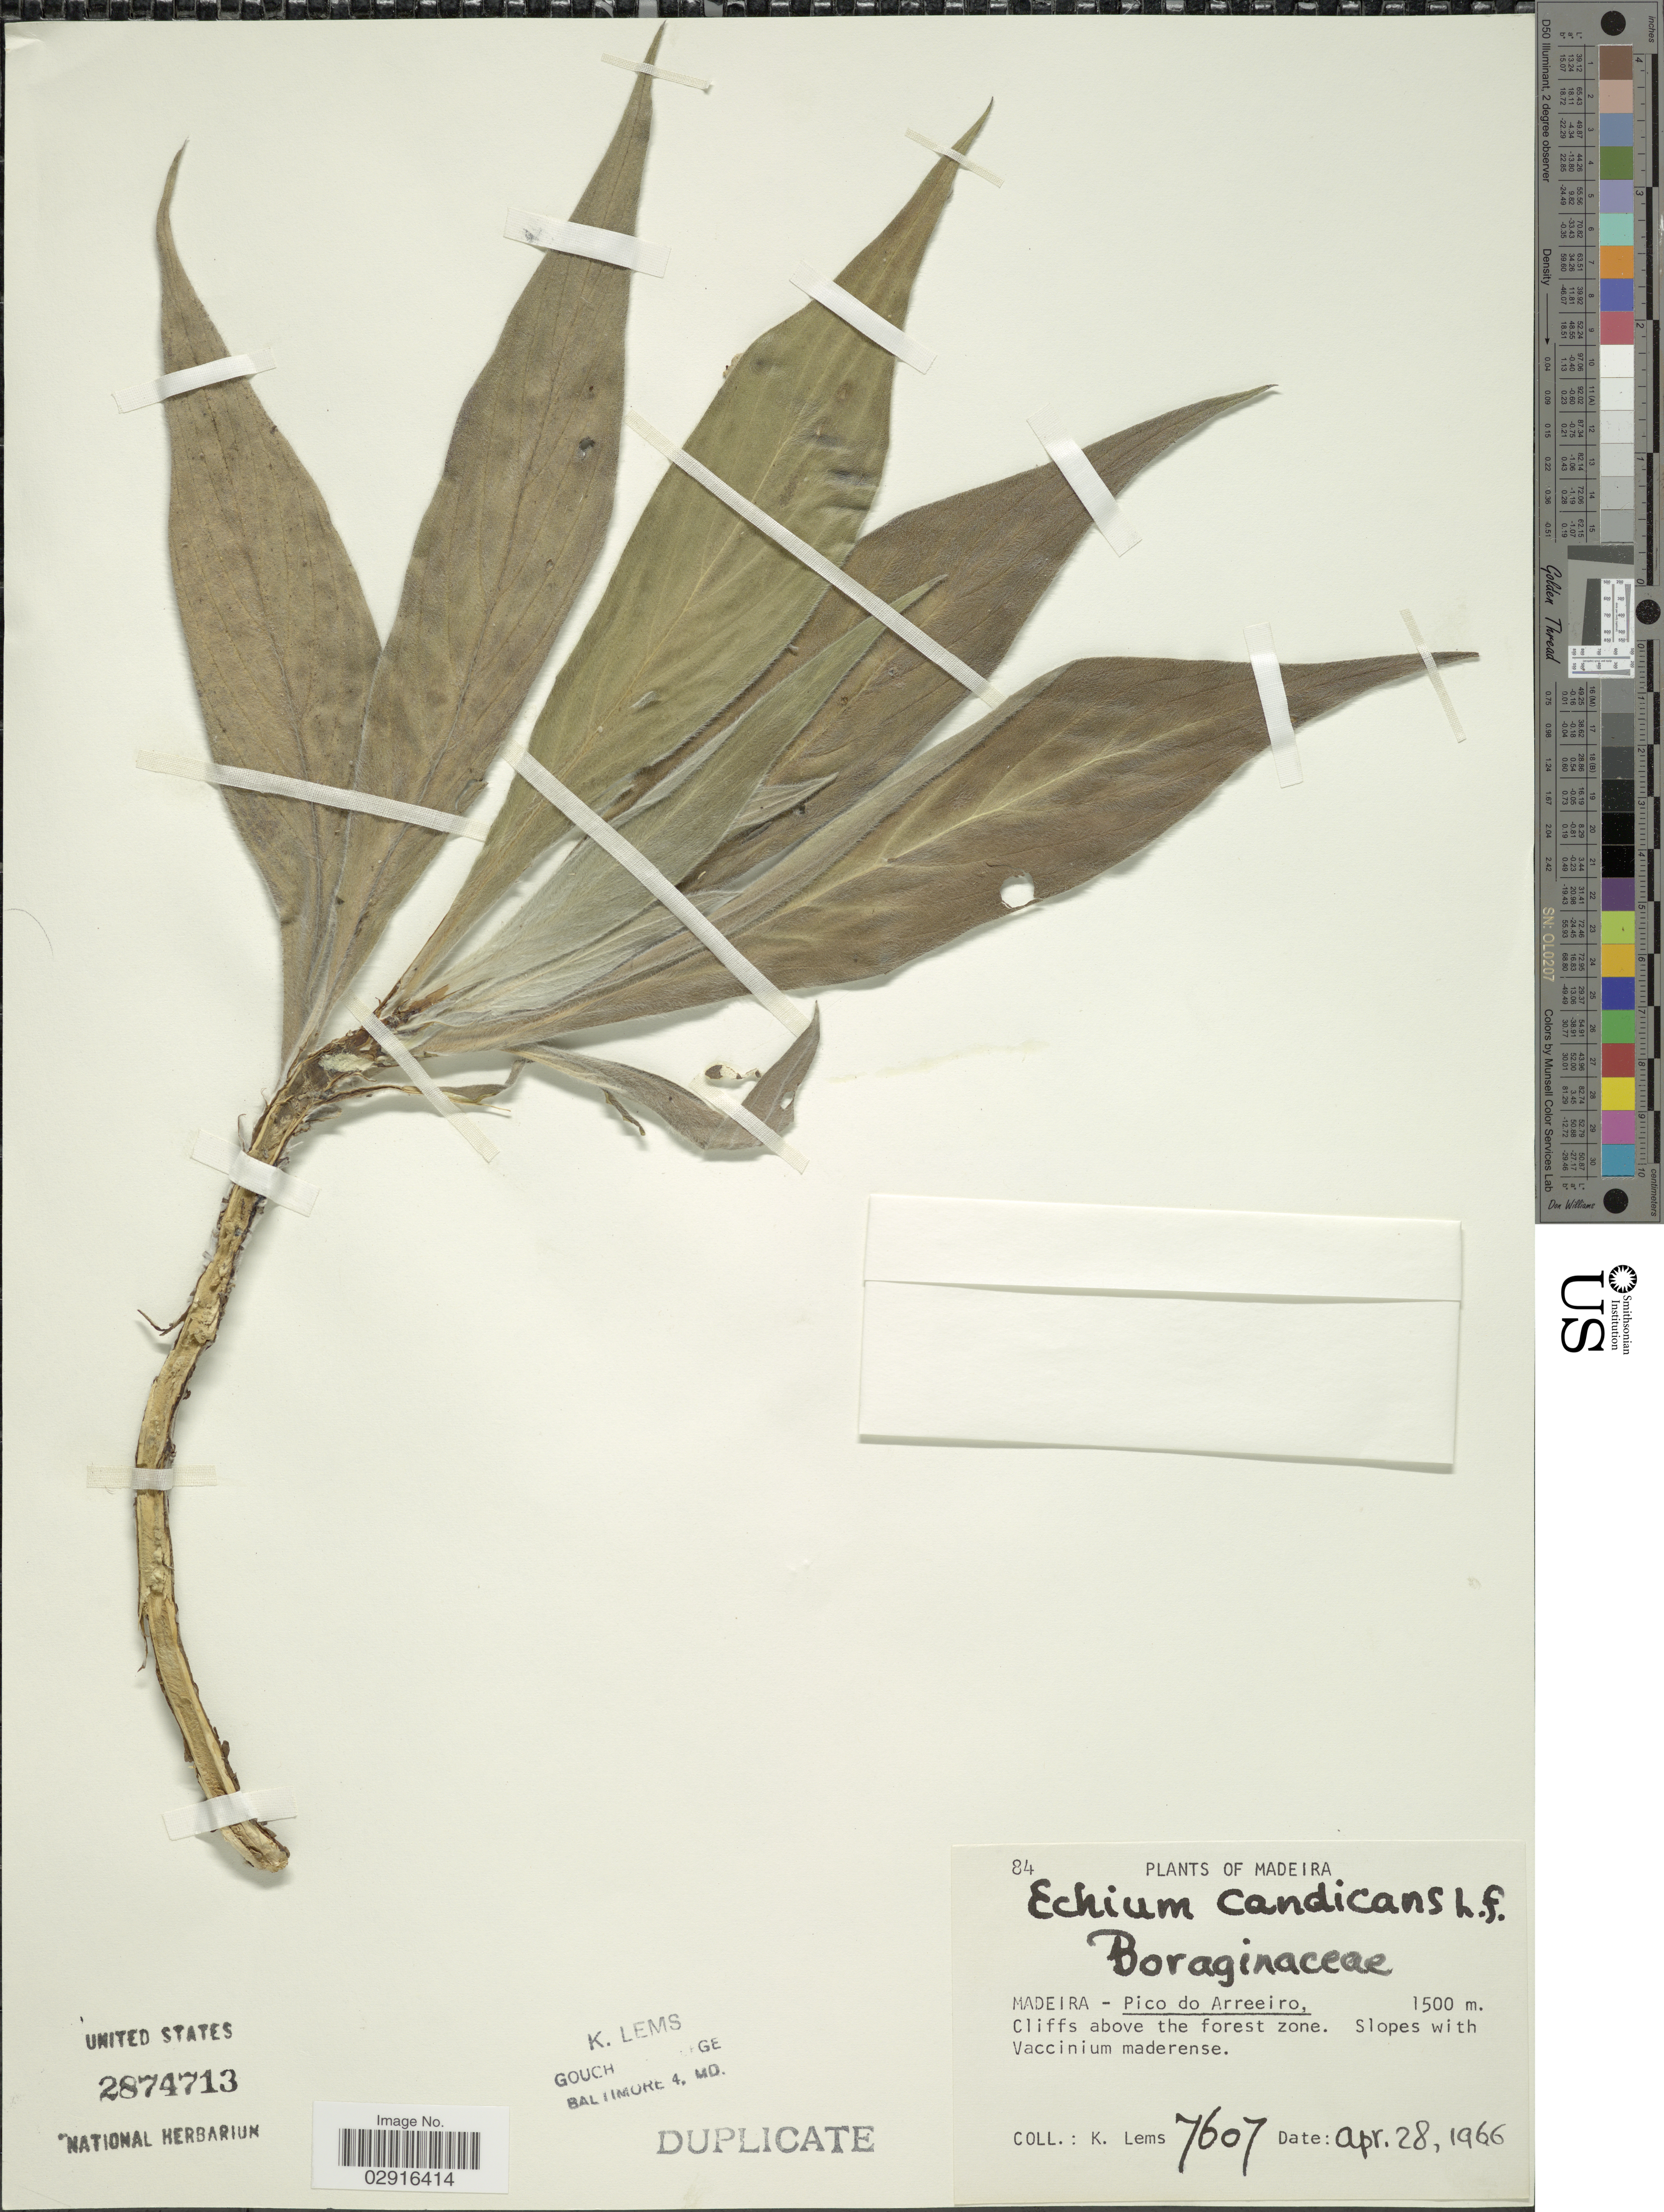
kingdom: Plantae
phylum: Tracheophyta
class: Magnoliopsida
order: Boraginales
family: Boraginaceae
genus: Echium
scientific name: Echium candicans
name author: L. f.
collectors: K. Lems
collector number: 7607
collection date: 1966-04-28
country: Portugal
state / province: Madeira (Aut. Reg.)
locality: Pico de Arreeiro.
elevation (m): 1500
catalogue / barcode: US 2874713